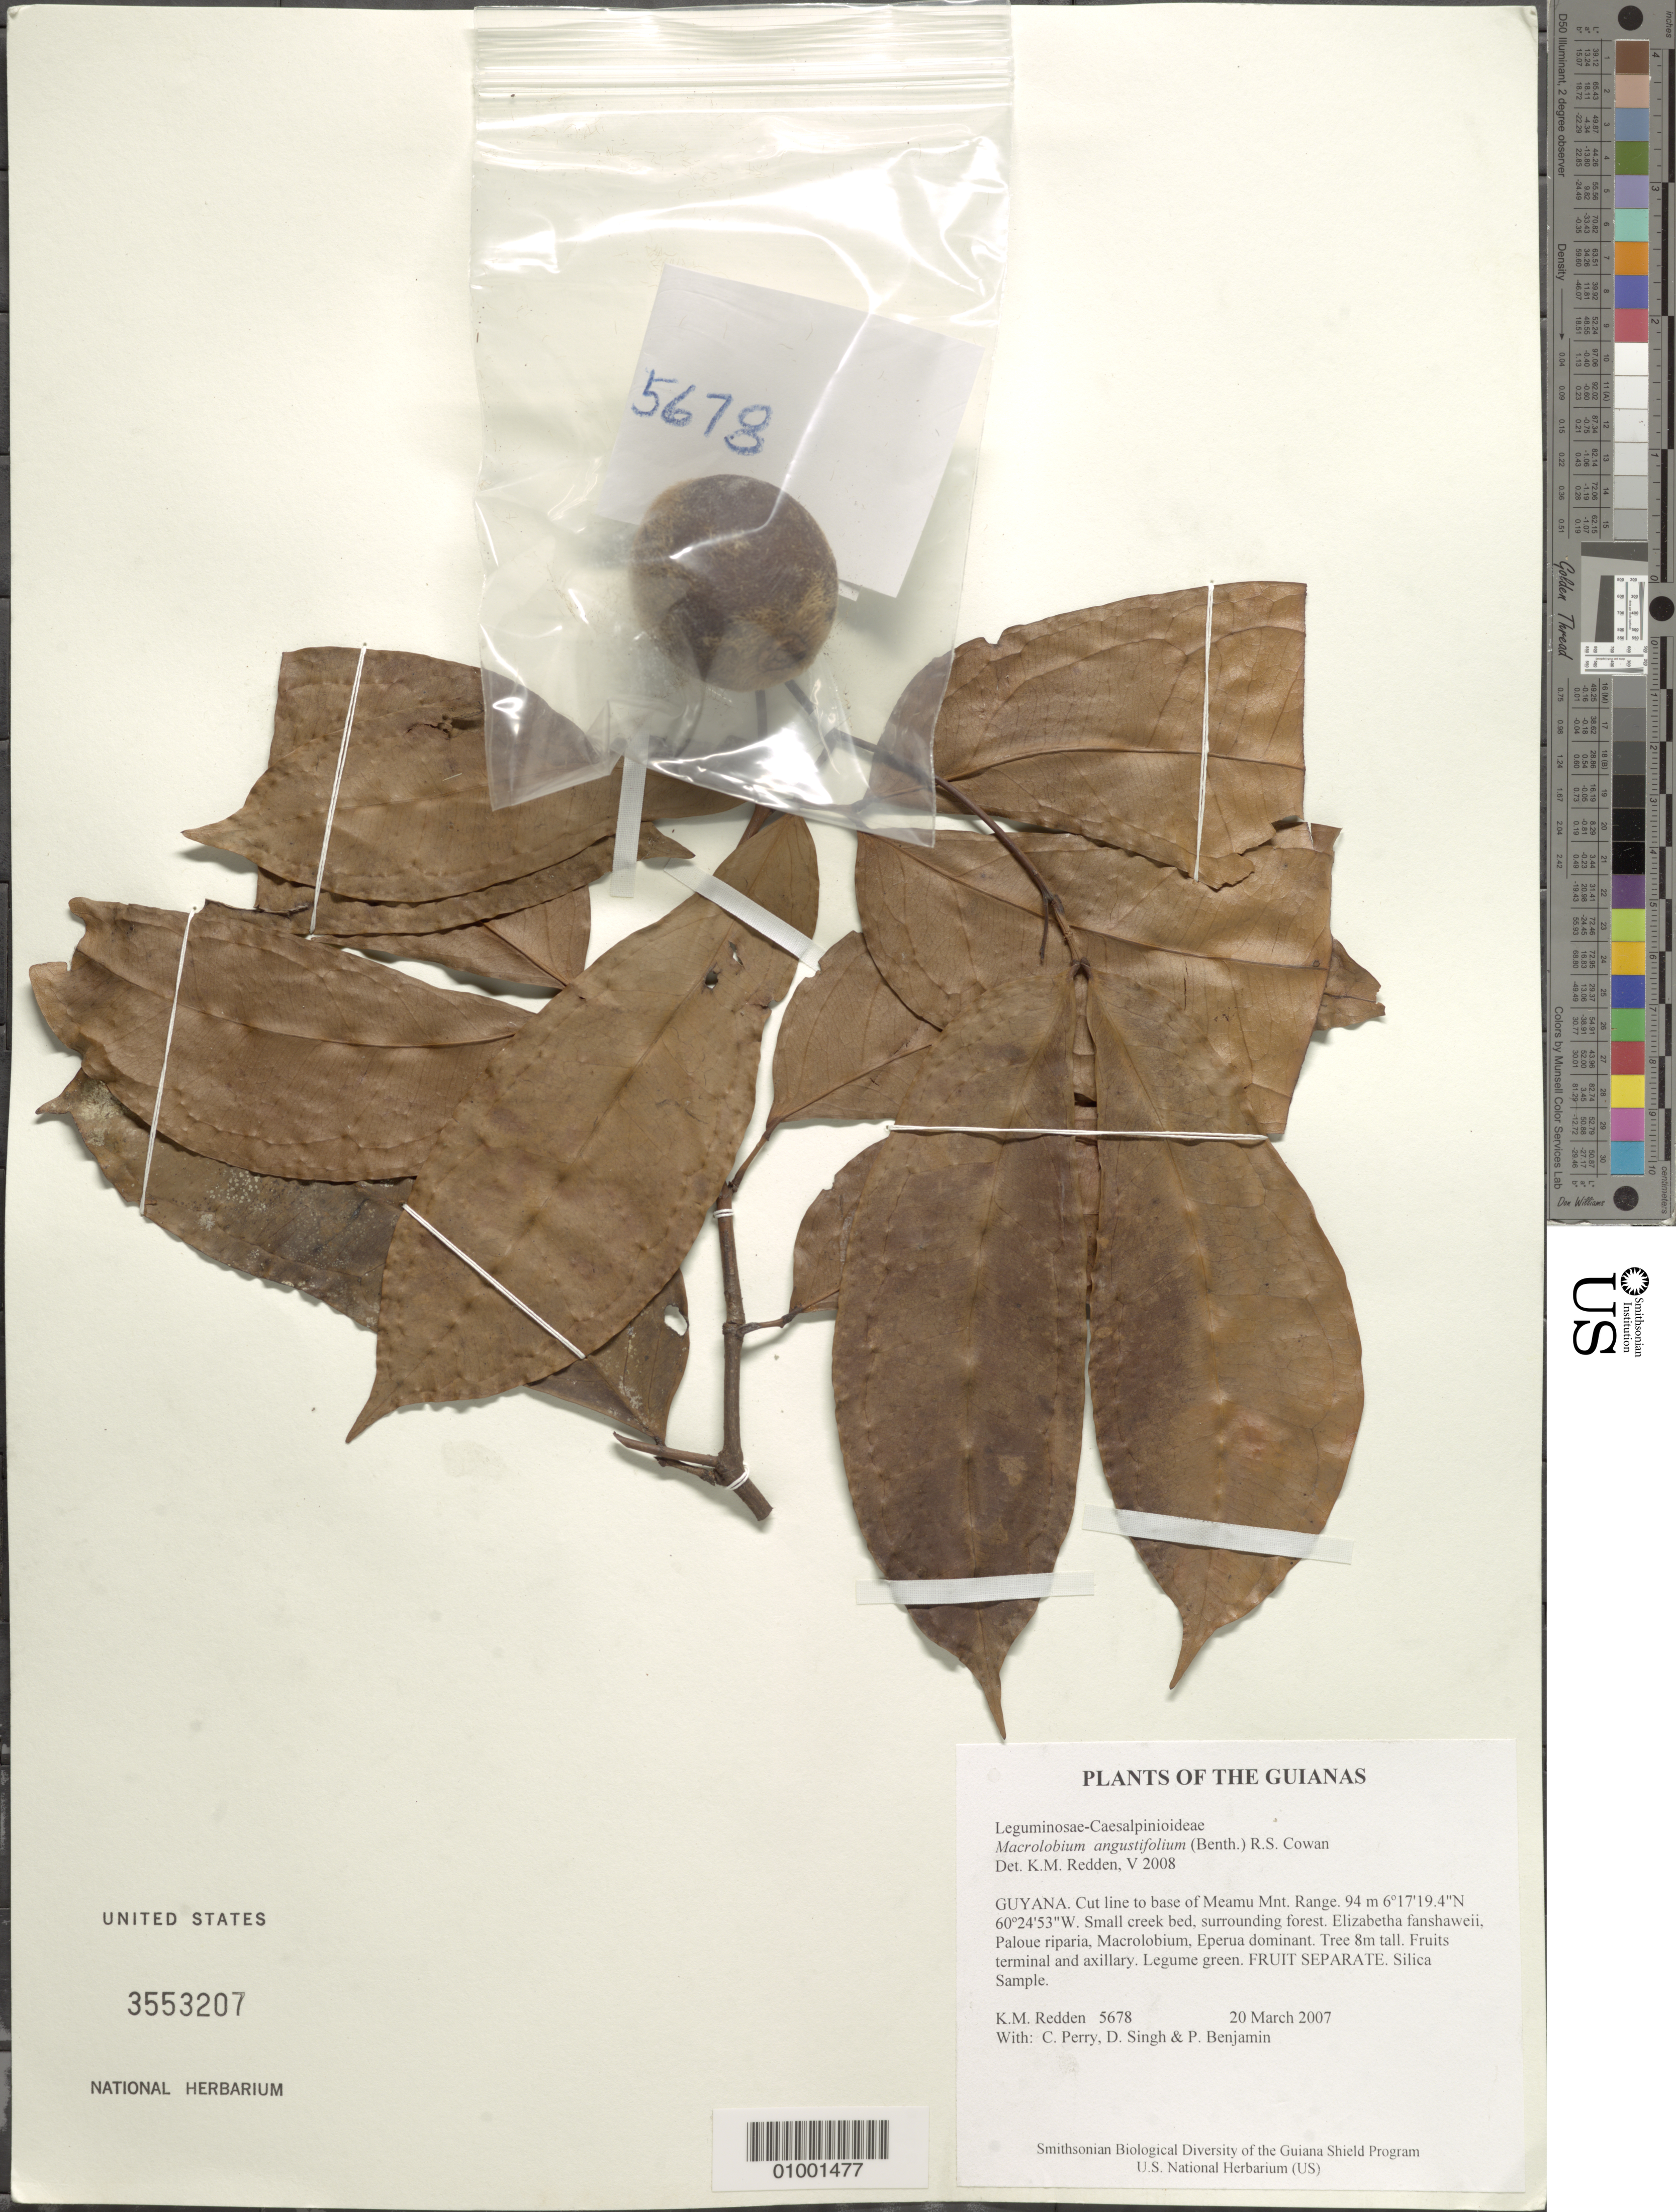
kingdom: Plantae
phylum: Tracheophyta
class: Magnoliopsida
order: Fabales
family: Fabaceae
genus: Macrolobium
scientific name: Macrolobium sp.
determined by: Trujillo, A. M.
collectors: K. M. Redden, C. Perry, D. Singh & P. Benjamin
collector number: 5678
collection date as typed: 20 March 2007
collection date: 2007-03-20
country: Guyana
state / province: Cuyuni-Mazaruni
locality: Cut line to base of Meamu Mnt. Range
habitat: Small creek bed, surrounding forest. Elizabetha fanshaweii, Paloue riparia, Macrolobium, Eperua dominant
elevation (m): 94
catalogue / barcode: US 3553207